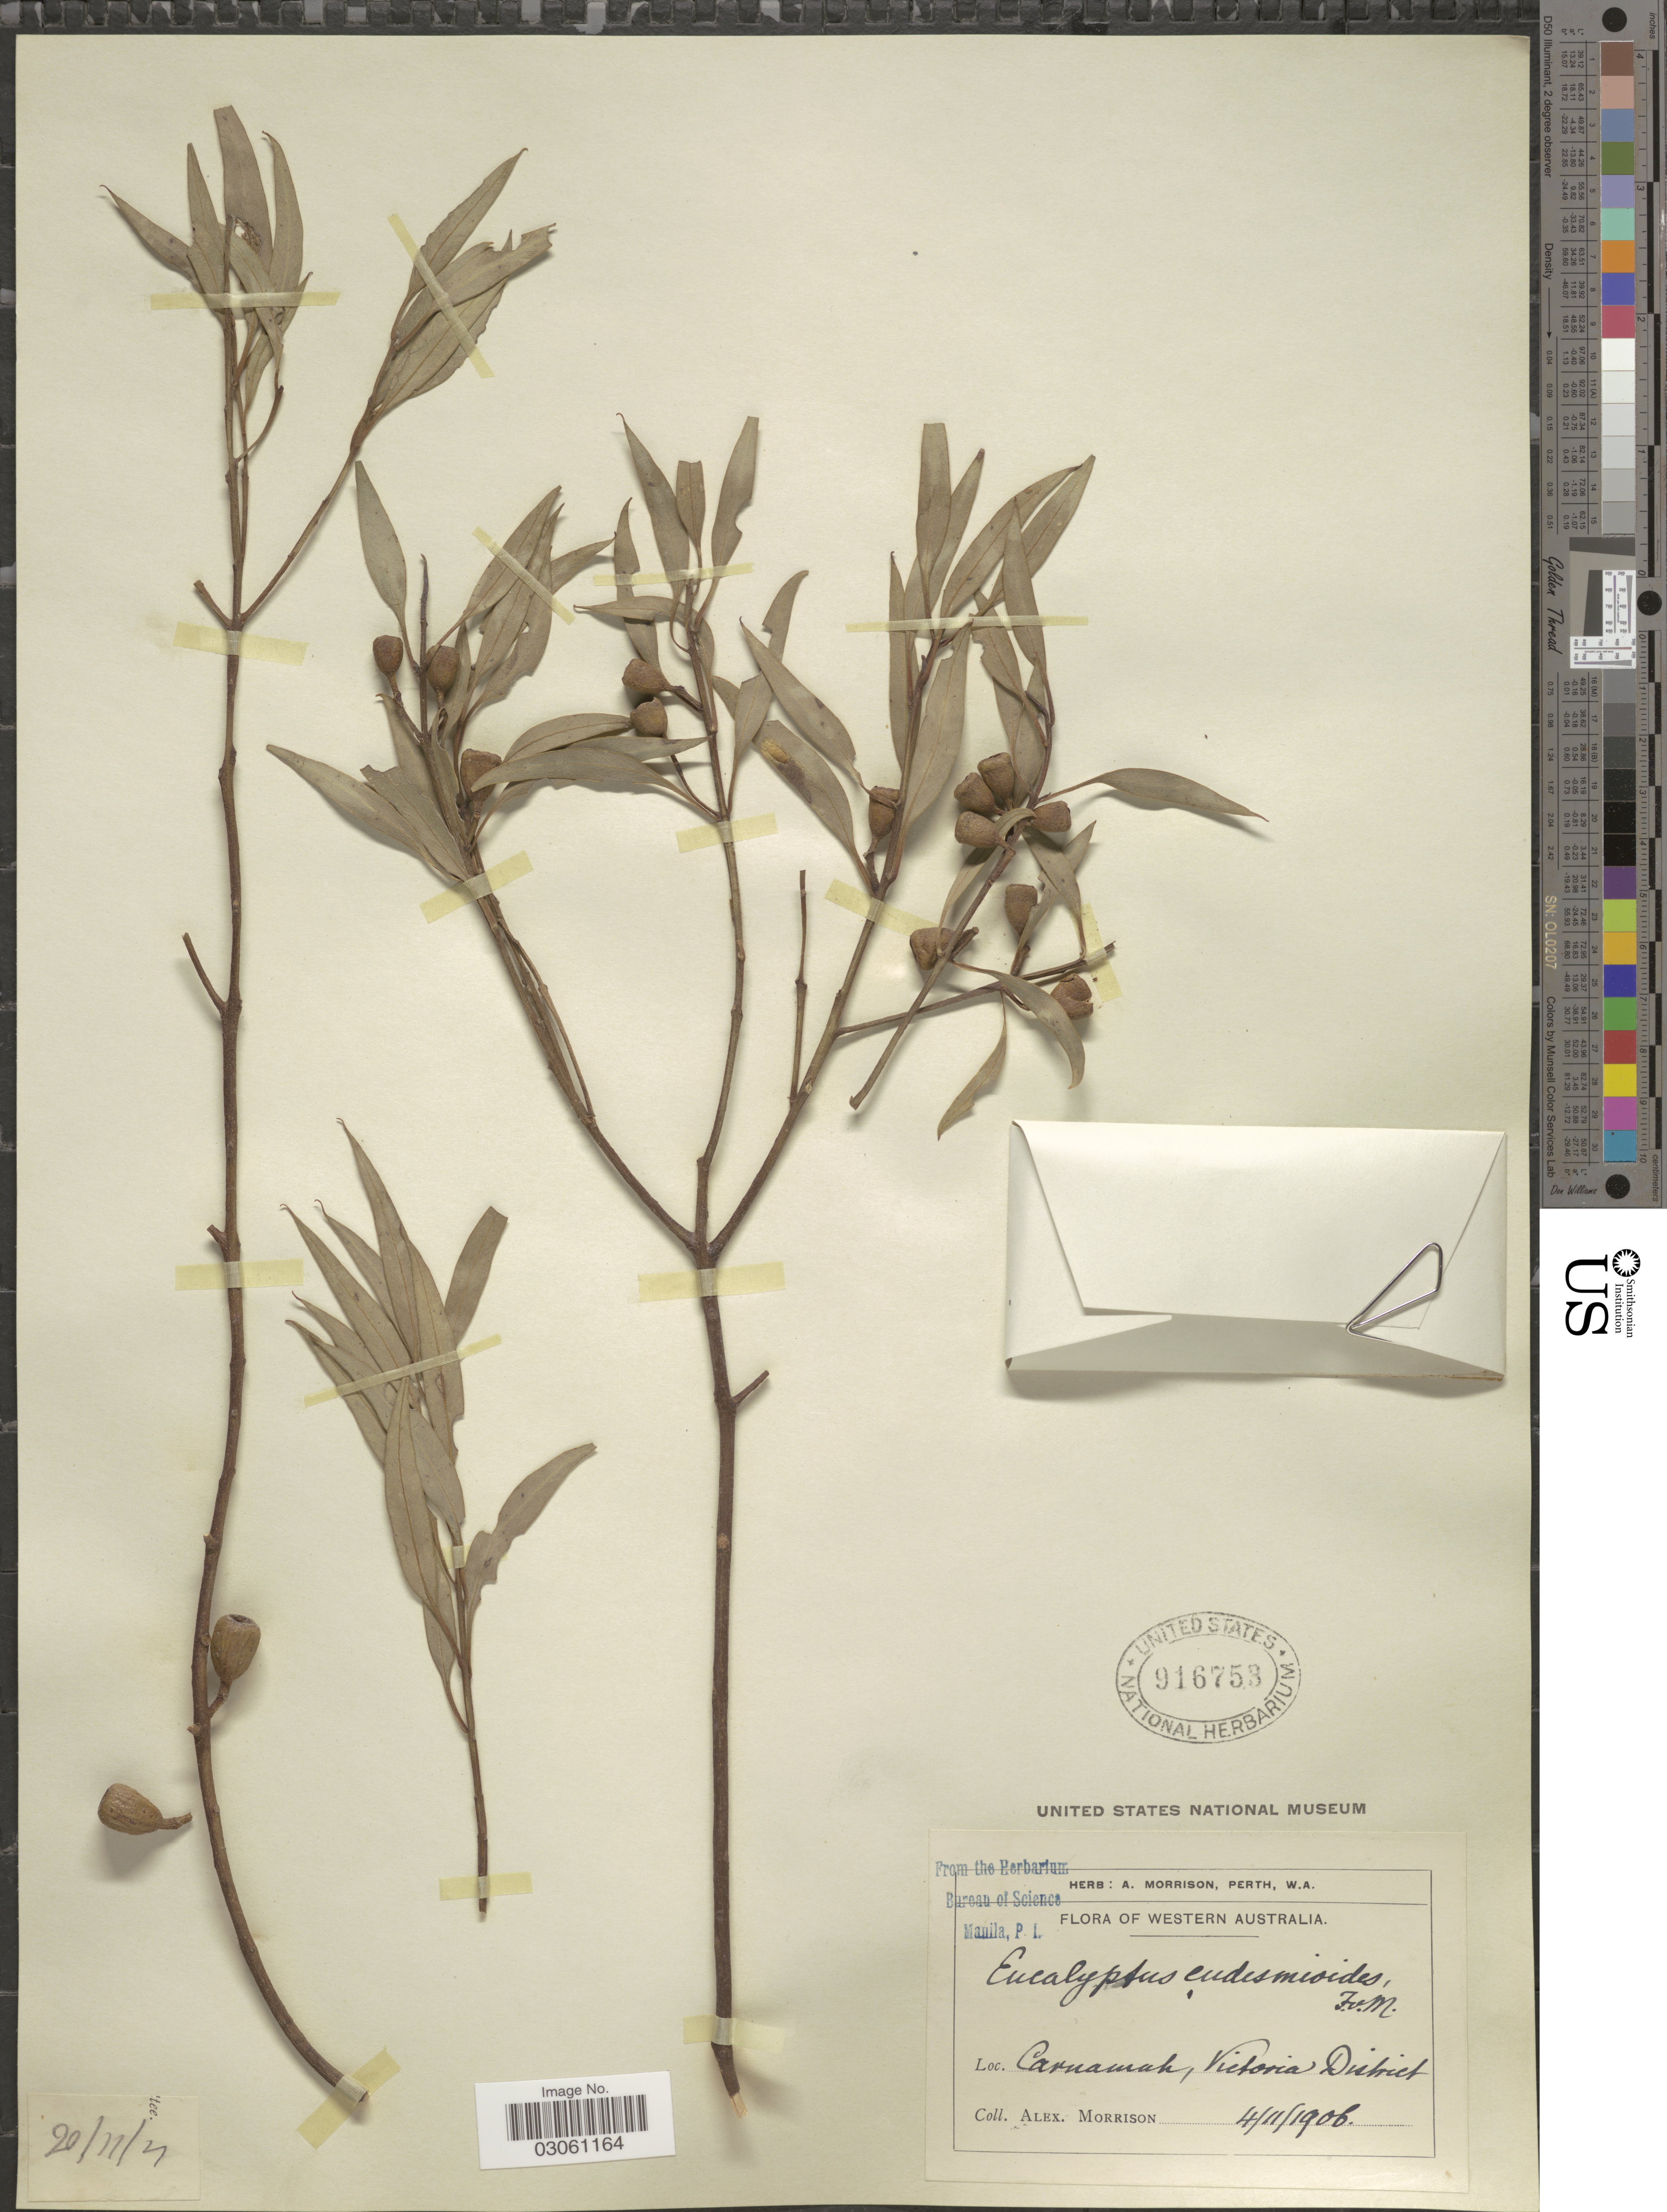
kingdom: Plantae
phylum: Tracheophyta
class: Magnoliopsida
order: Myrtales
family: Myrtaceae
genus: Eucalyptus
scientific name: Eucalyptus eudesmioides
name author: F. Muell.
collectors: A. Morrison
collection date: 1906-11-04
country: Australia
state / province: Western Australia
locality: Carnamah, Victoria District.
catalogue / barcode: US 916753